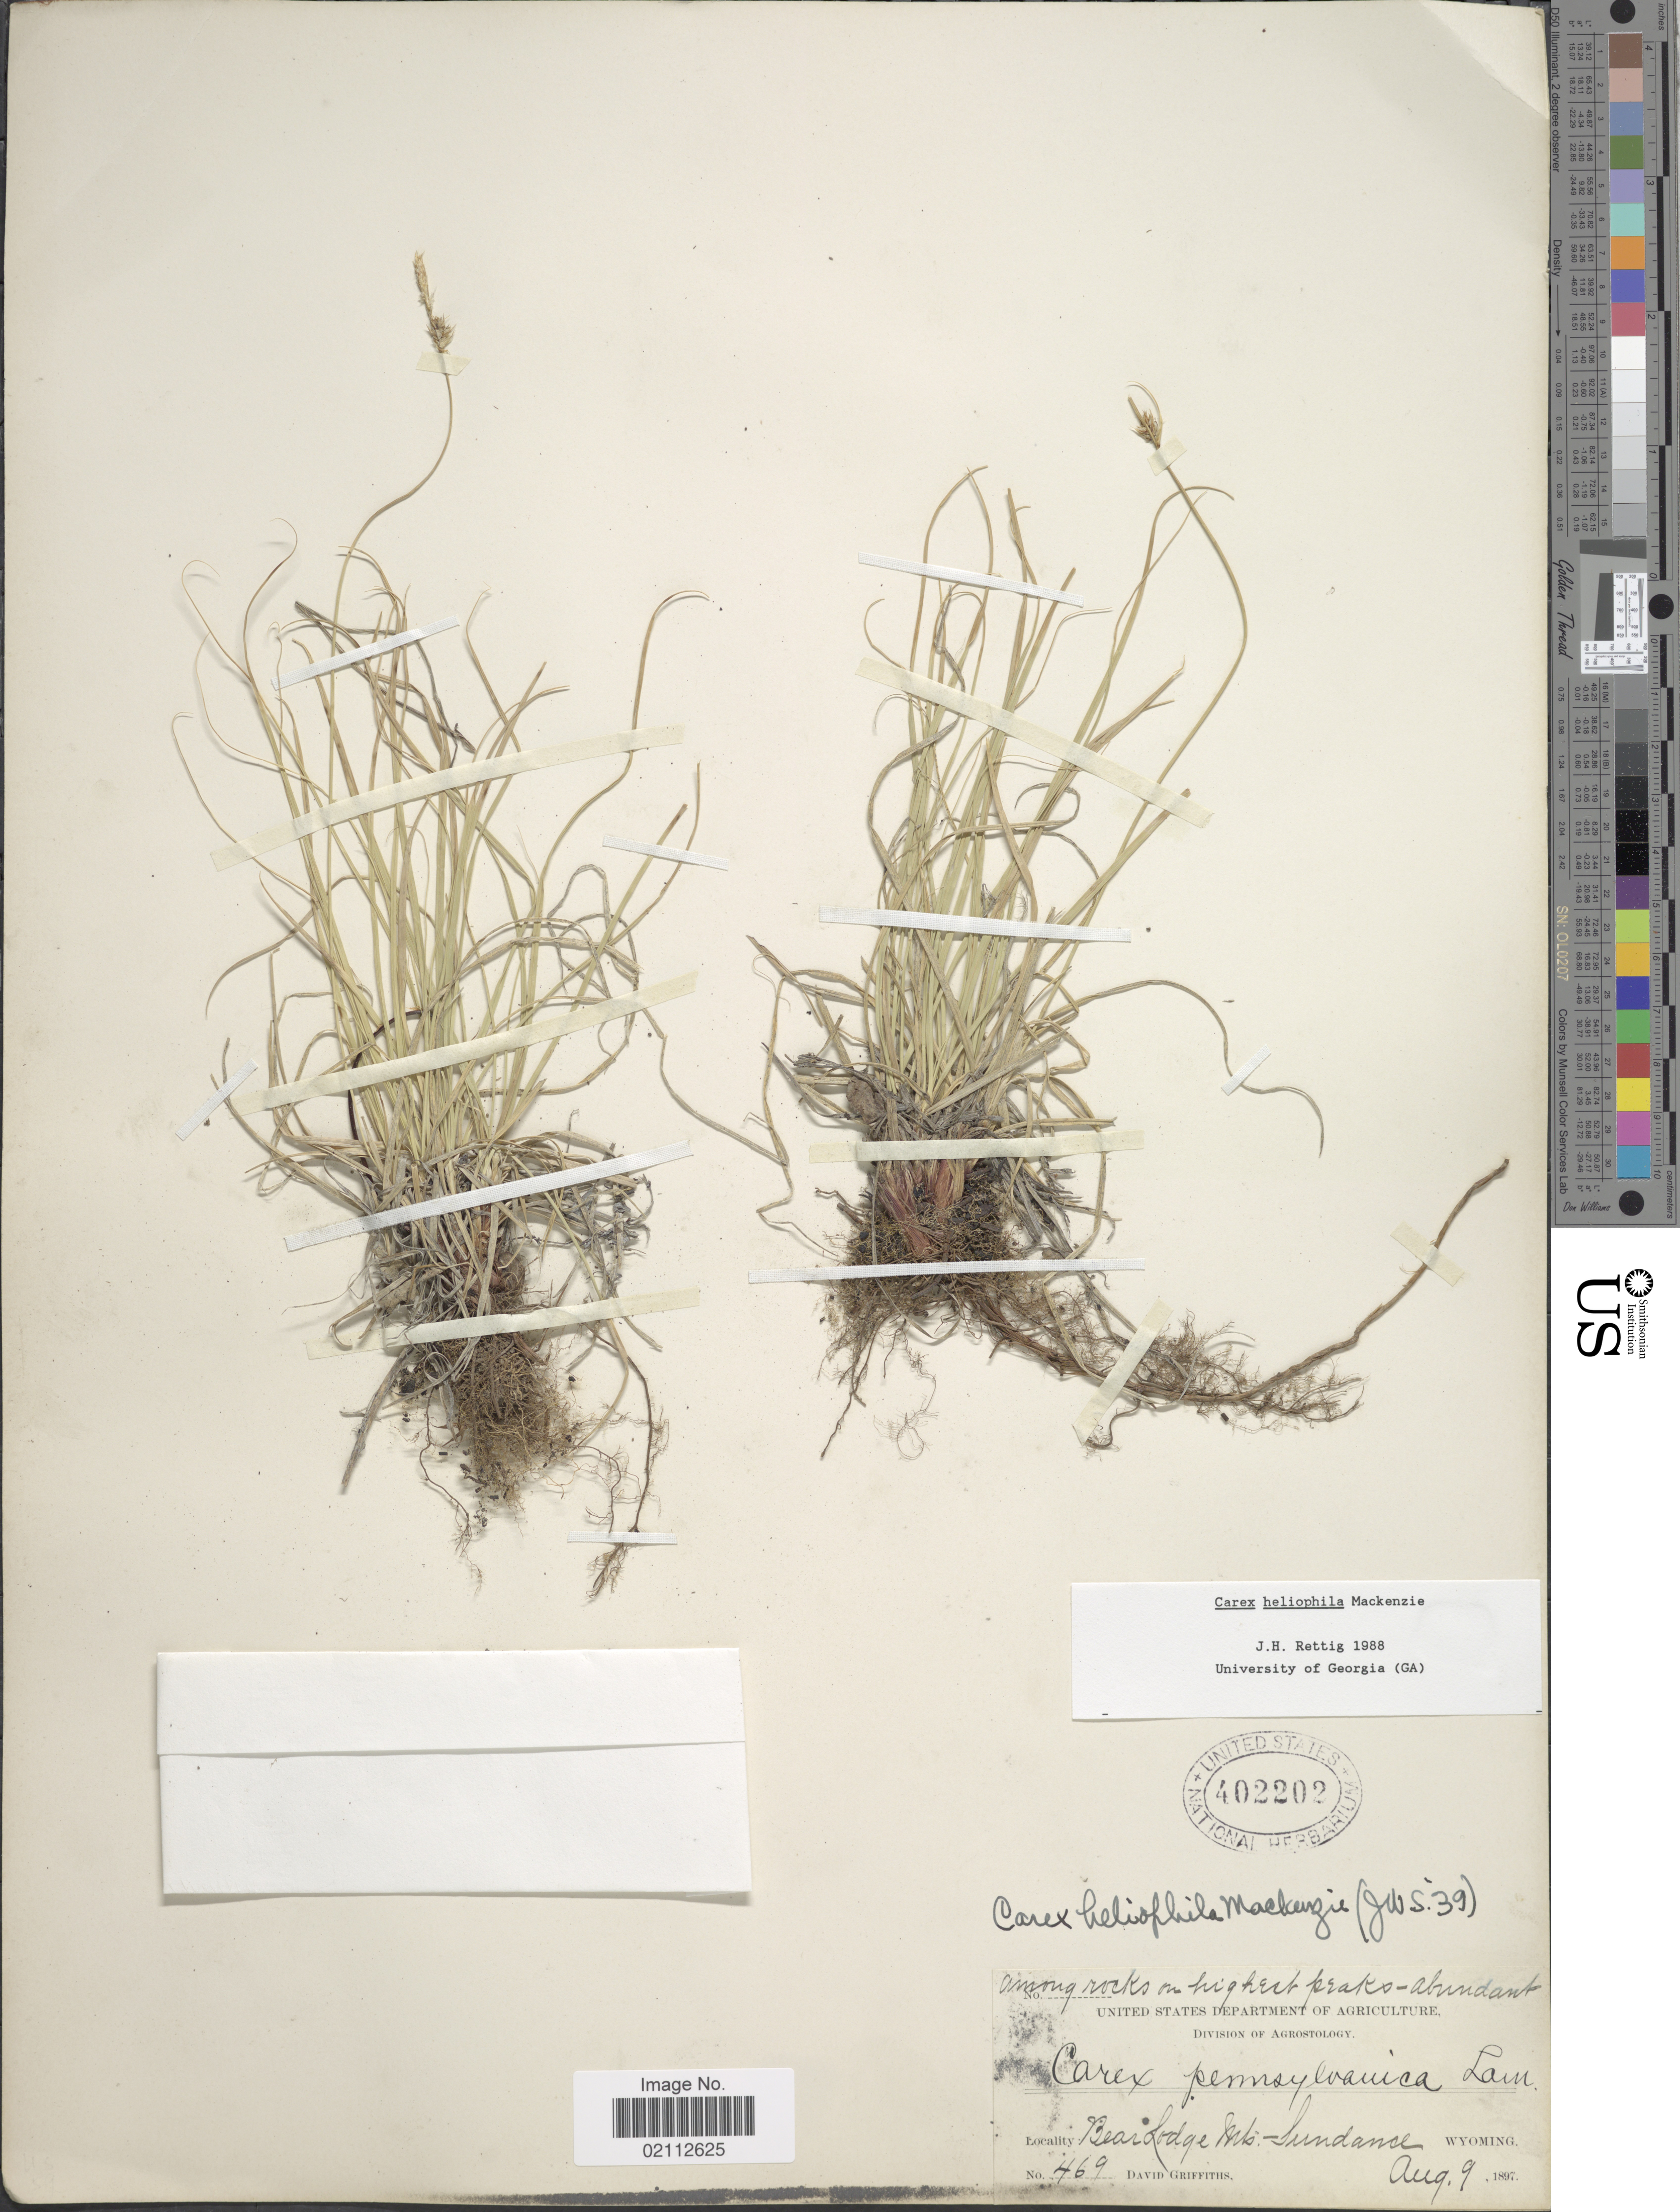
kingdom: Plantae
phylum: Tracheophyta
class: Liliopsida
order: Poales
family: Cyperaceae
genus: Carex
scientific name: Carex heliophila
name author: Mack.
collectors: D. Griffiths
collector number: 469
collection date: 1897-08-09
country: United States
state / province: Wyoming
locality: BearLodge Mts.-Sundance, among rocks on highest peaks-abundant.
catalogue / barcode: US 402202